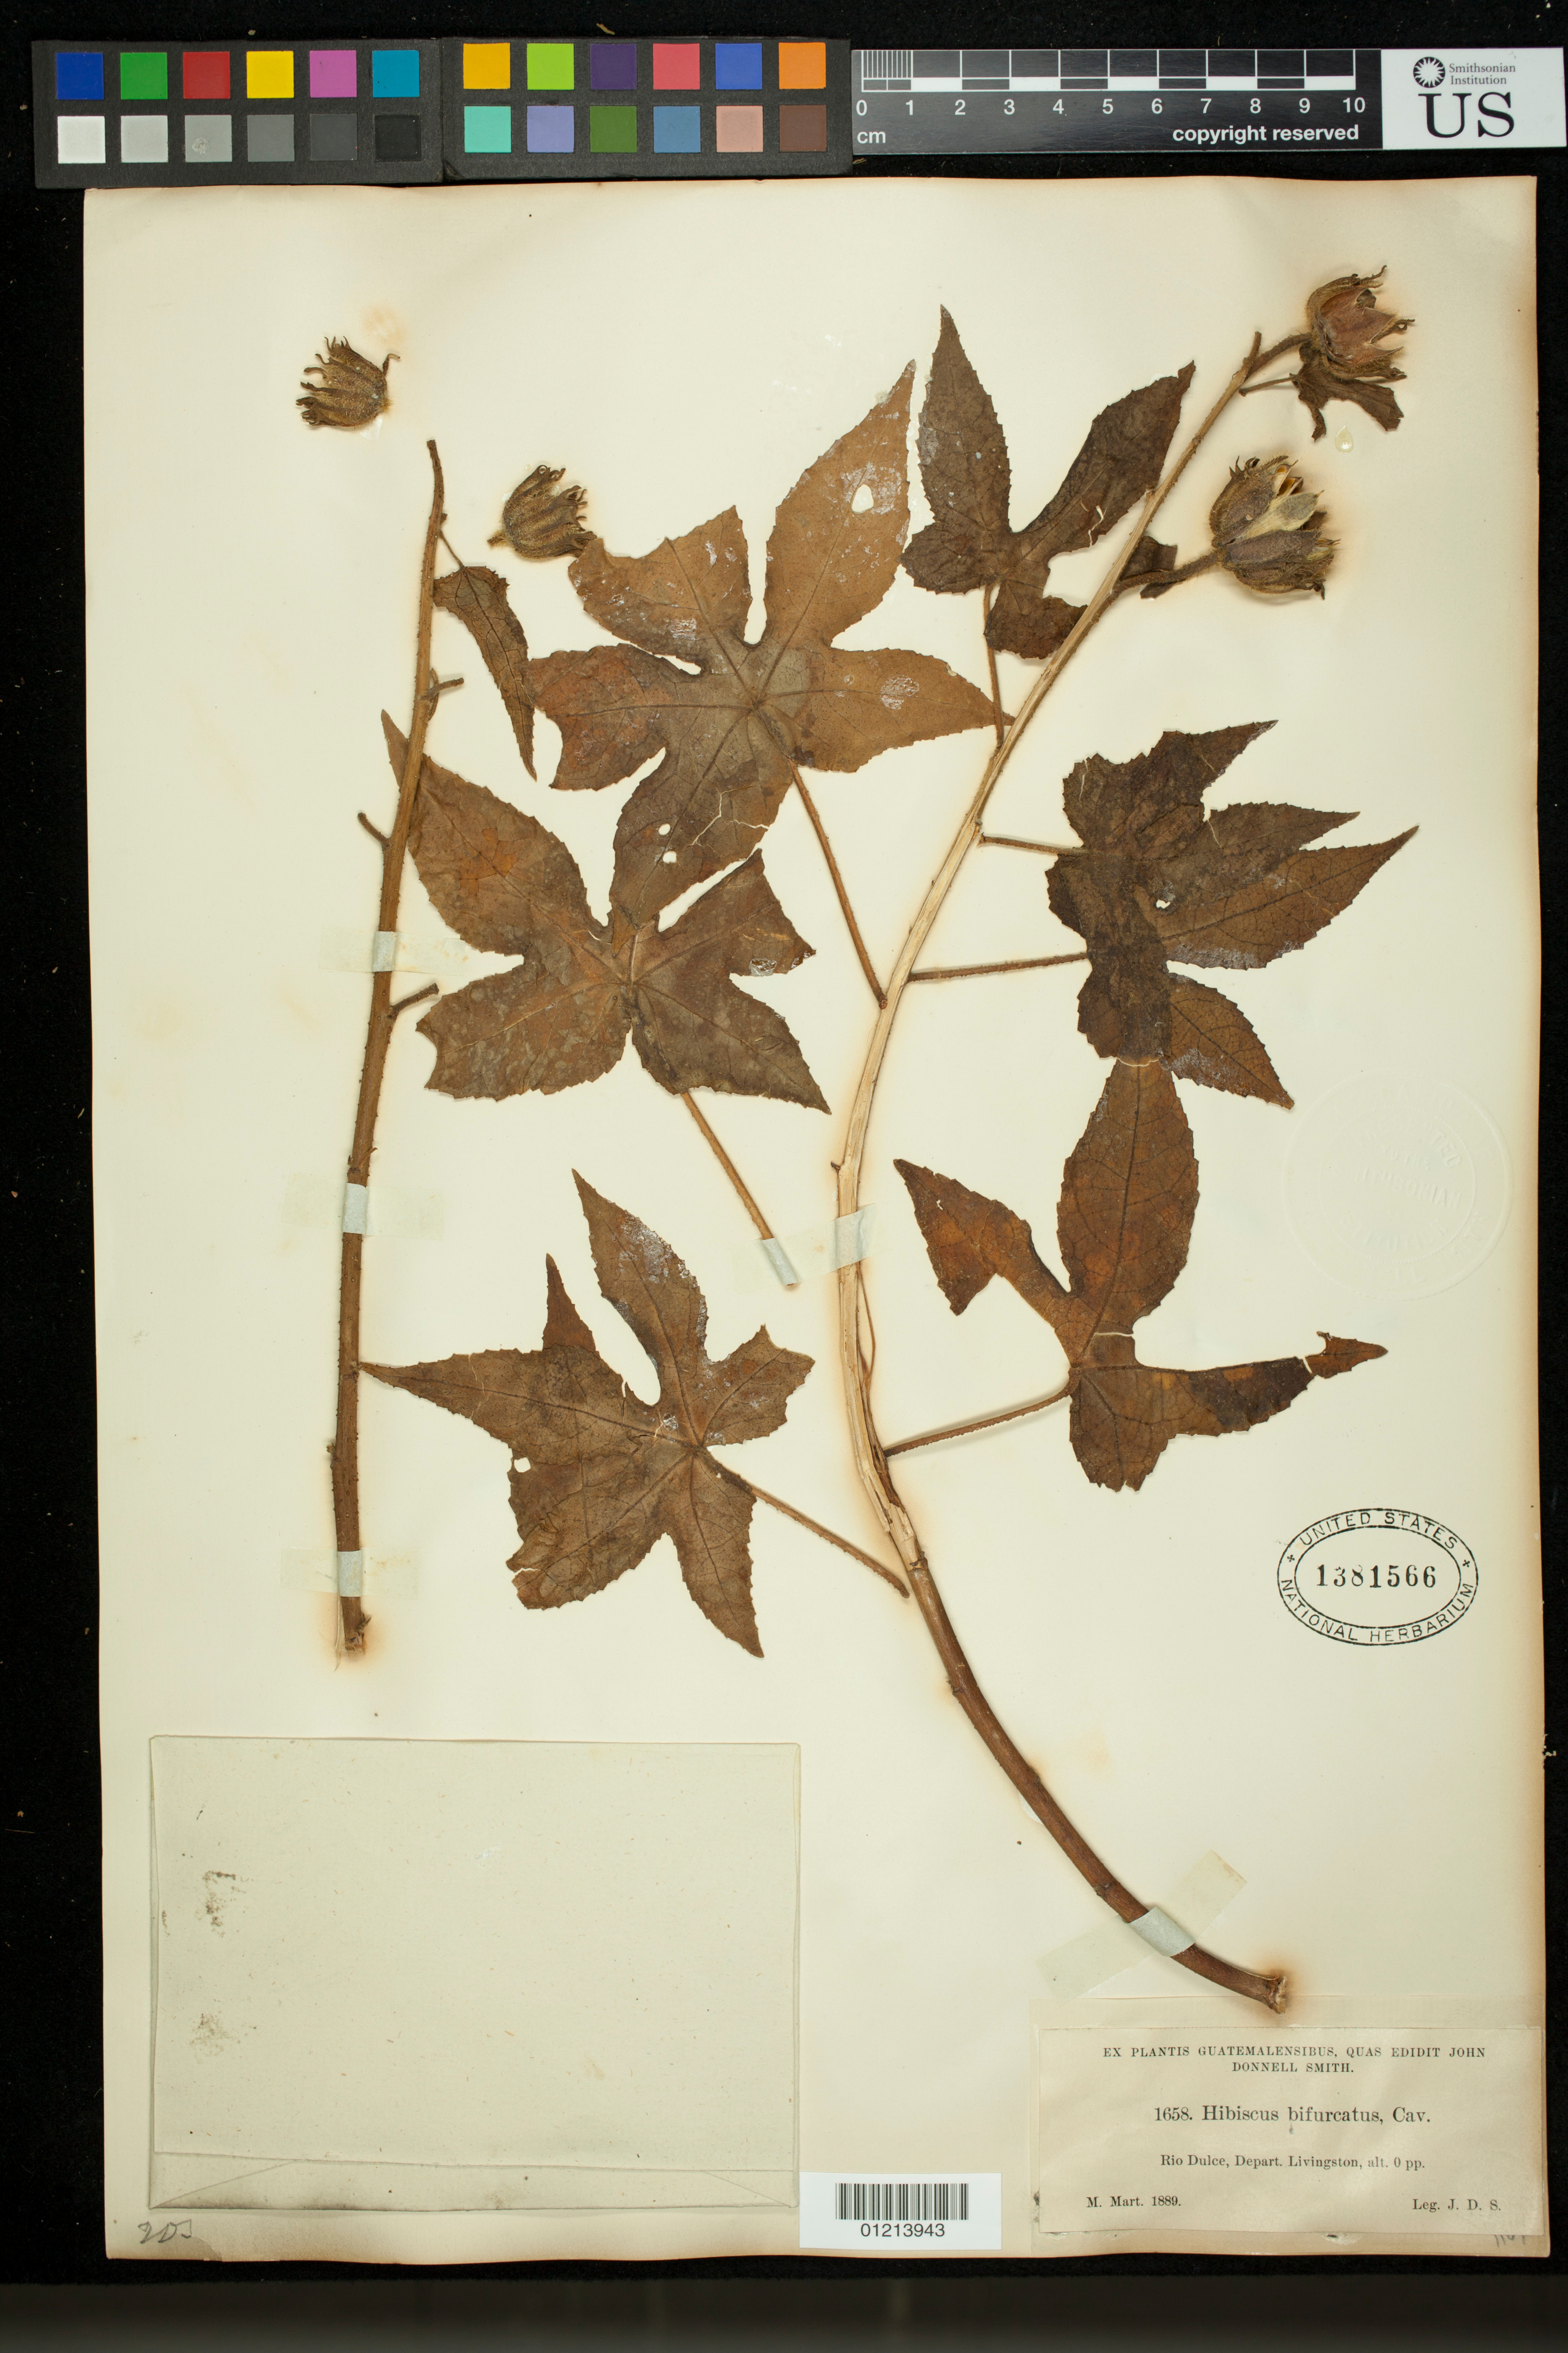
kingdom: Plantae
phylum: Tracheophyta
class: Magnoliopsida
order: Malvales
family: Malvaceae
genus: Sabdariffa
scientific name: Sabdariffa bifurcata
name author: (Cav.) M.C. Duarte & V.N.Yoshikawa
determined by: Dorr, Laurence J., Curator (BOT), Smithsonian Institution - National Museum of Natural History (UNITED STATES)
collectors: J. Donnell Smith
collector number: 1658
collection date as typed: Mar 1889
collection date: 1889-03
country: Guatemala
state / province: Izabal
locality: Rio Dulce, Depart. Livingston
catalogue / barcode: US 1381566